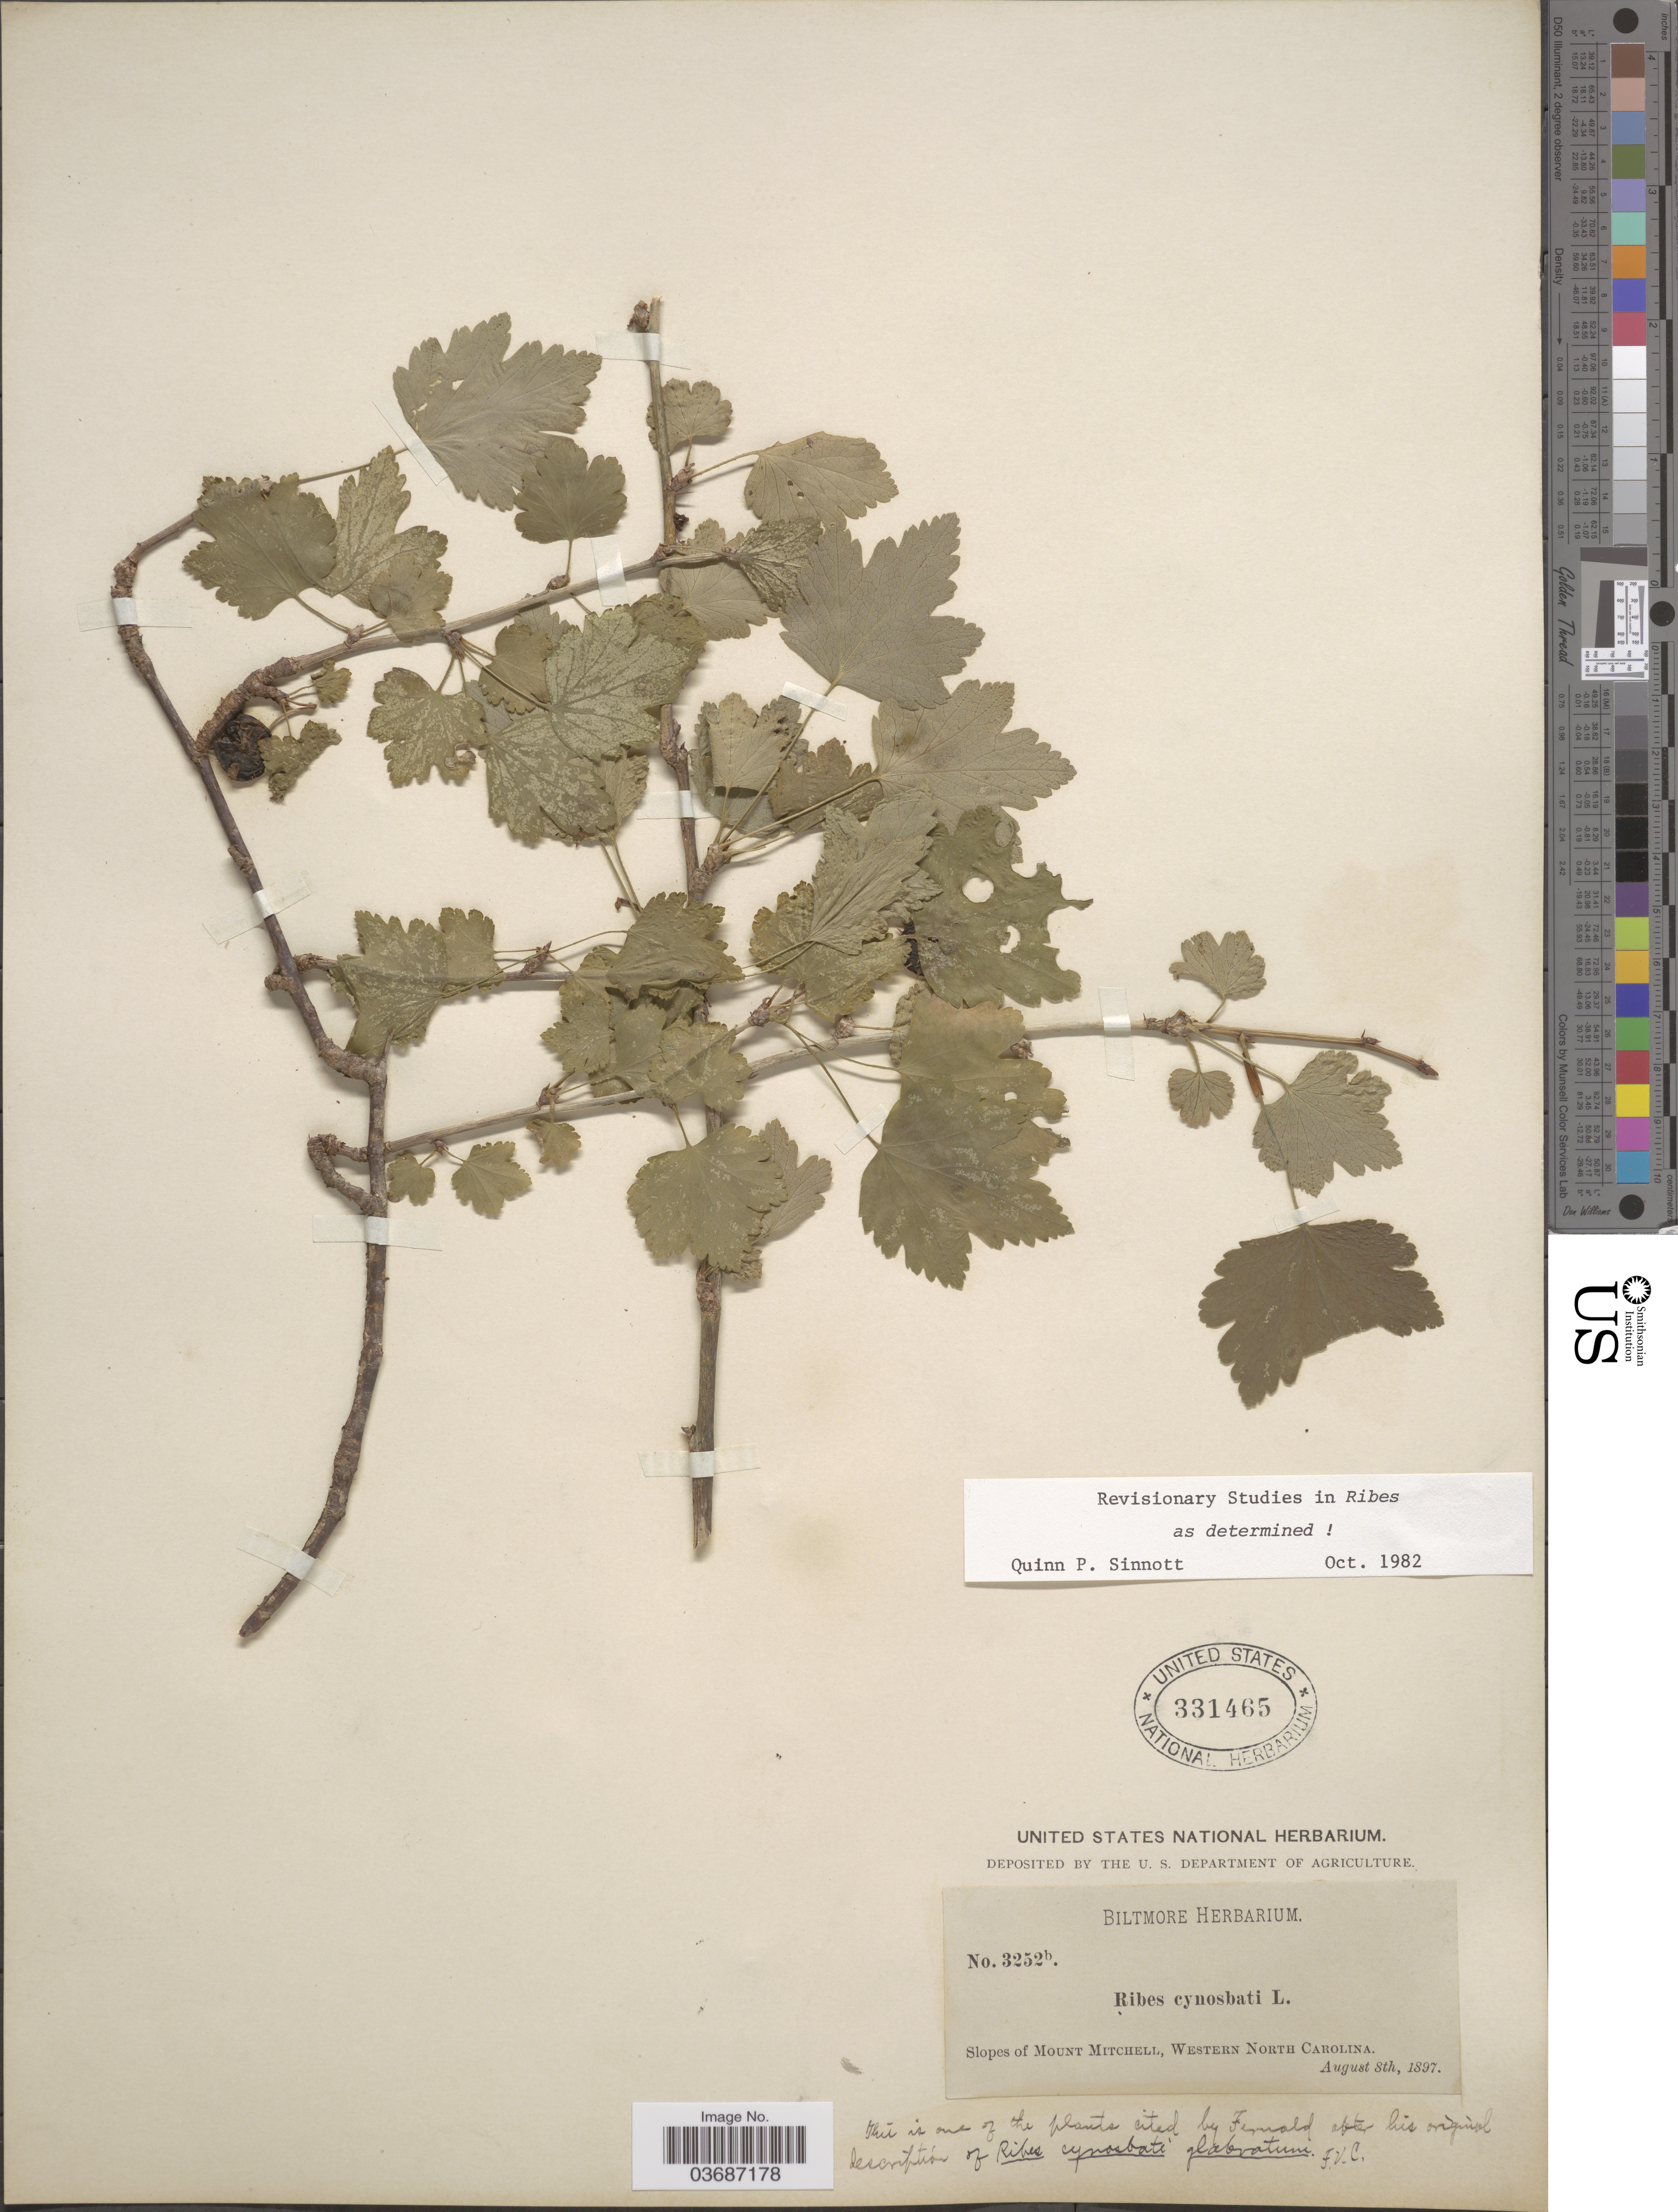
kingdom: Plantae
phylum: Tracheophyta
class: Magnoliopsida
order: Saxifragales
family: Grossulariaceae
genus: Ribes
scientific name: Ribes cynosbati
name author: L.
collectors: ex herb. Biltmore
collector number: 3252b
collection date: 1897-08-08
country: United States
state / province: North Carolina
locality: Slopes of Mount Mitchell, Western North Carolina.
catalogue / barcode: US 331465